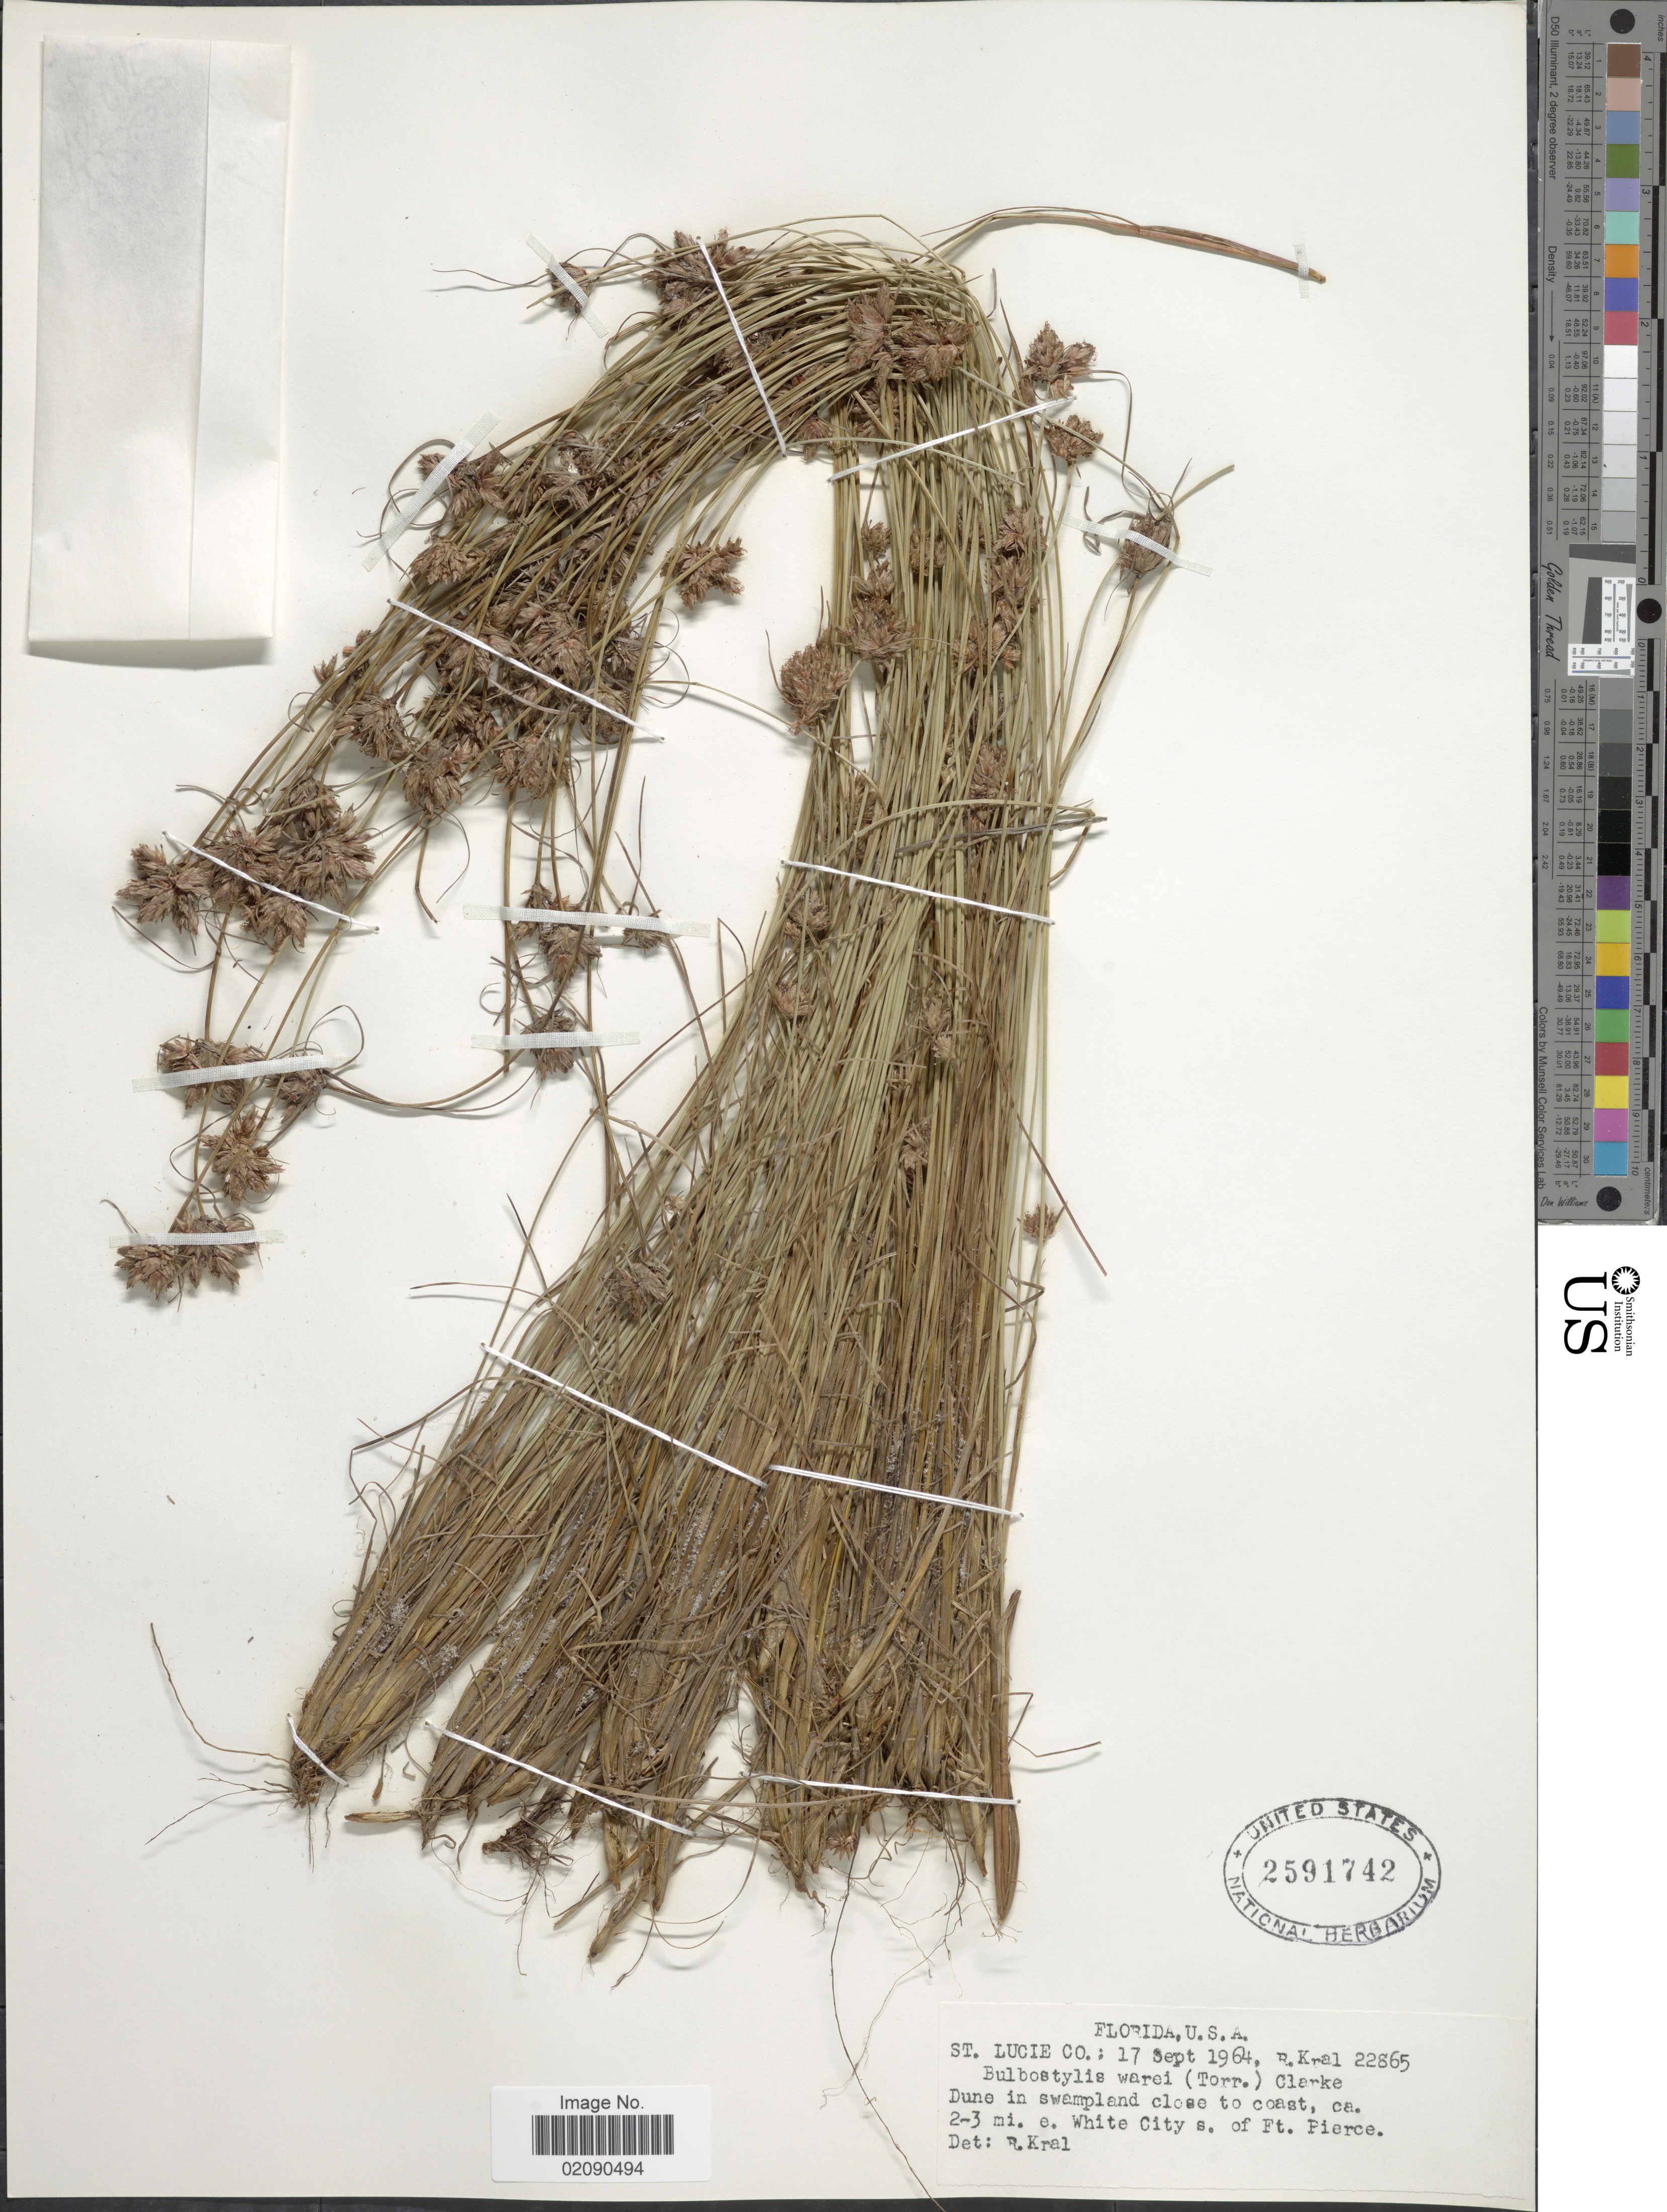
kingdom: Plantae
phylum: Tracheophyta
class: Liliopsida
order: Poales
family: Cyperaceae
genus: Bulbostylis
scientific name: Bulbostylis warei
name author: (Torr.) C.B. Clarke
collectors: R. Kral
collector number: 22865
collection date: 1964-09-17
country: United States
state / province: Florida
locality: St Lucie Co; Dune in swampland close to coast ca. 2-3 mi e White City s. of Ft Pierce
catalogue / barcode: US 2591742